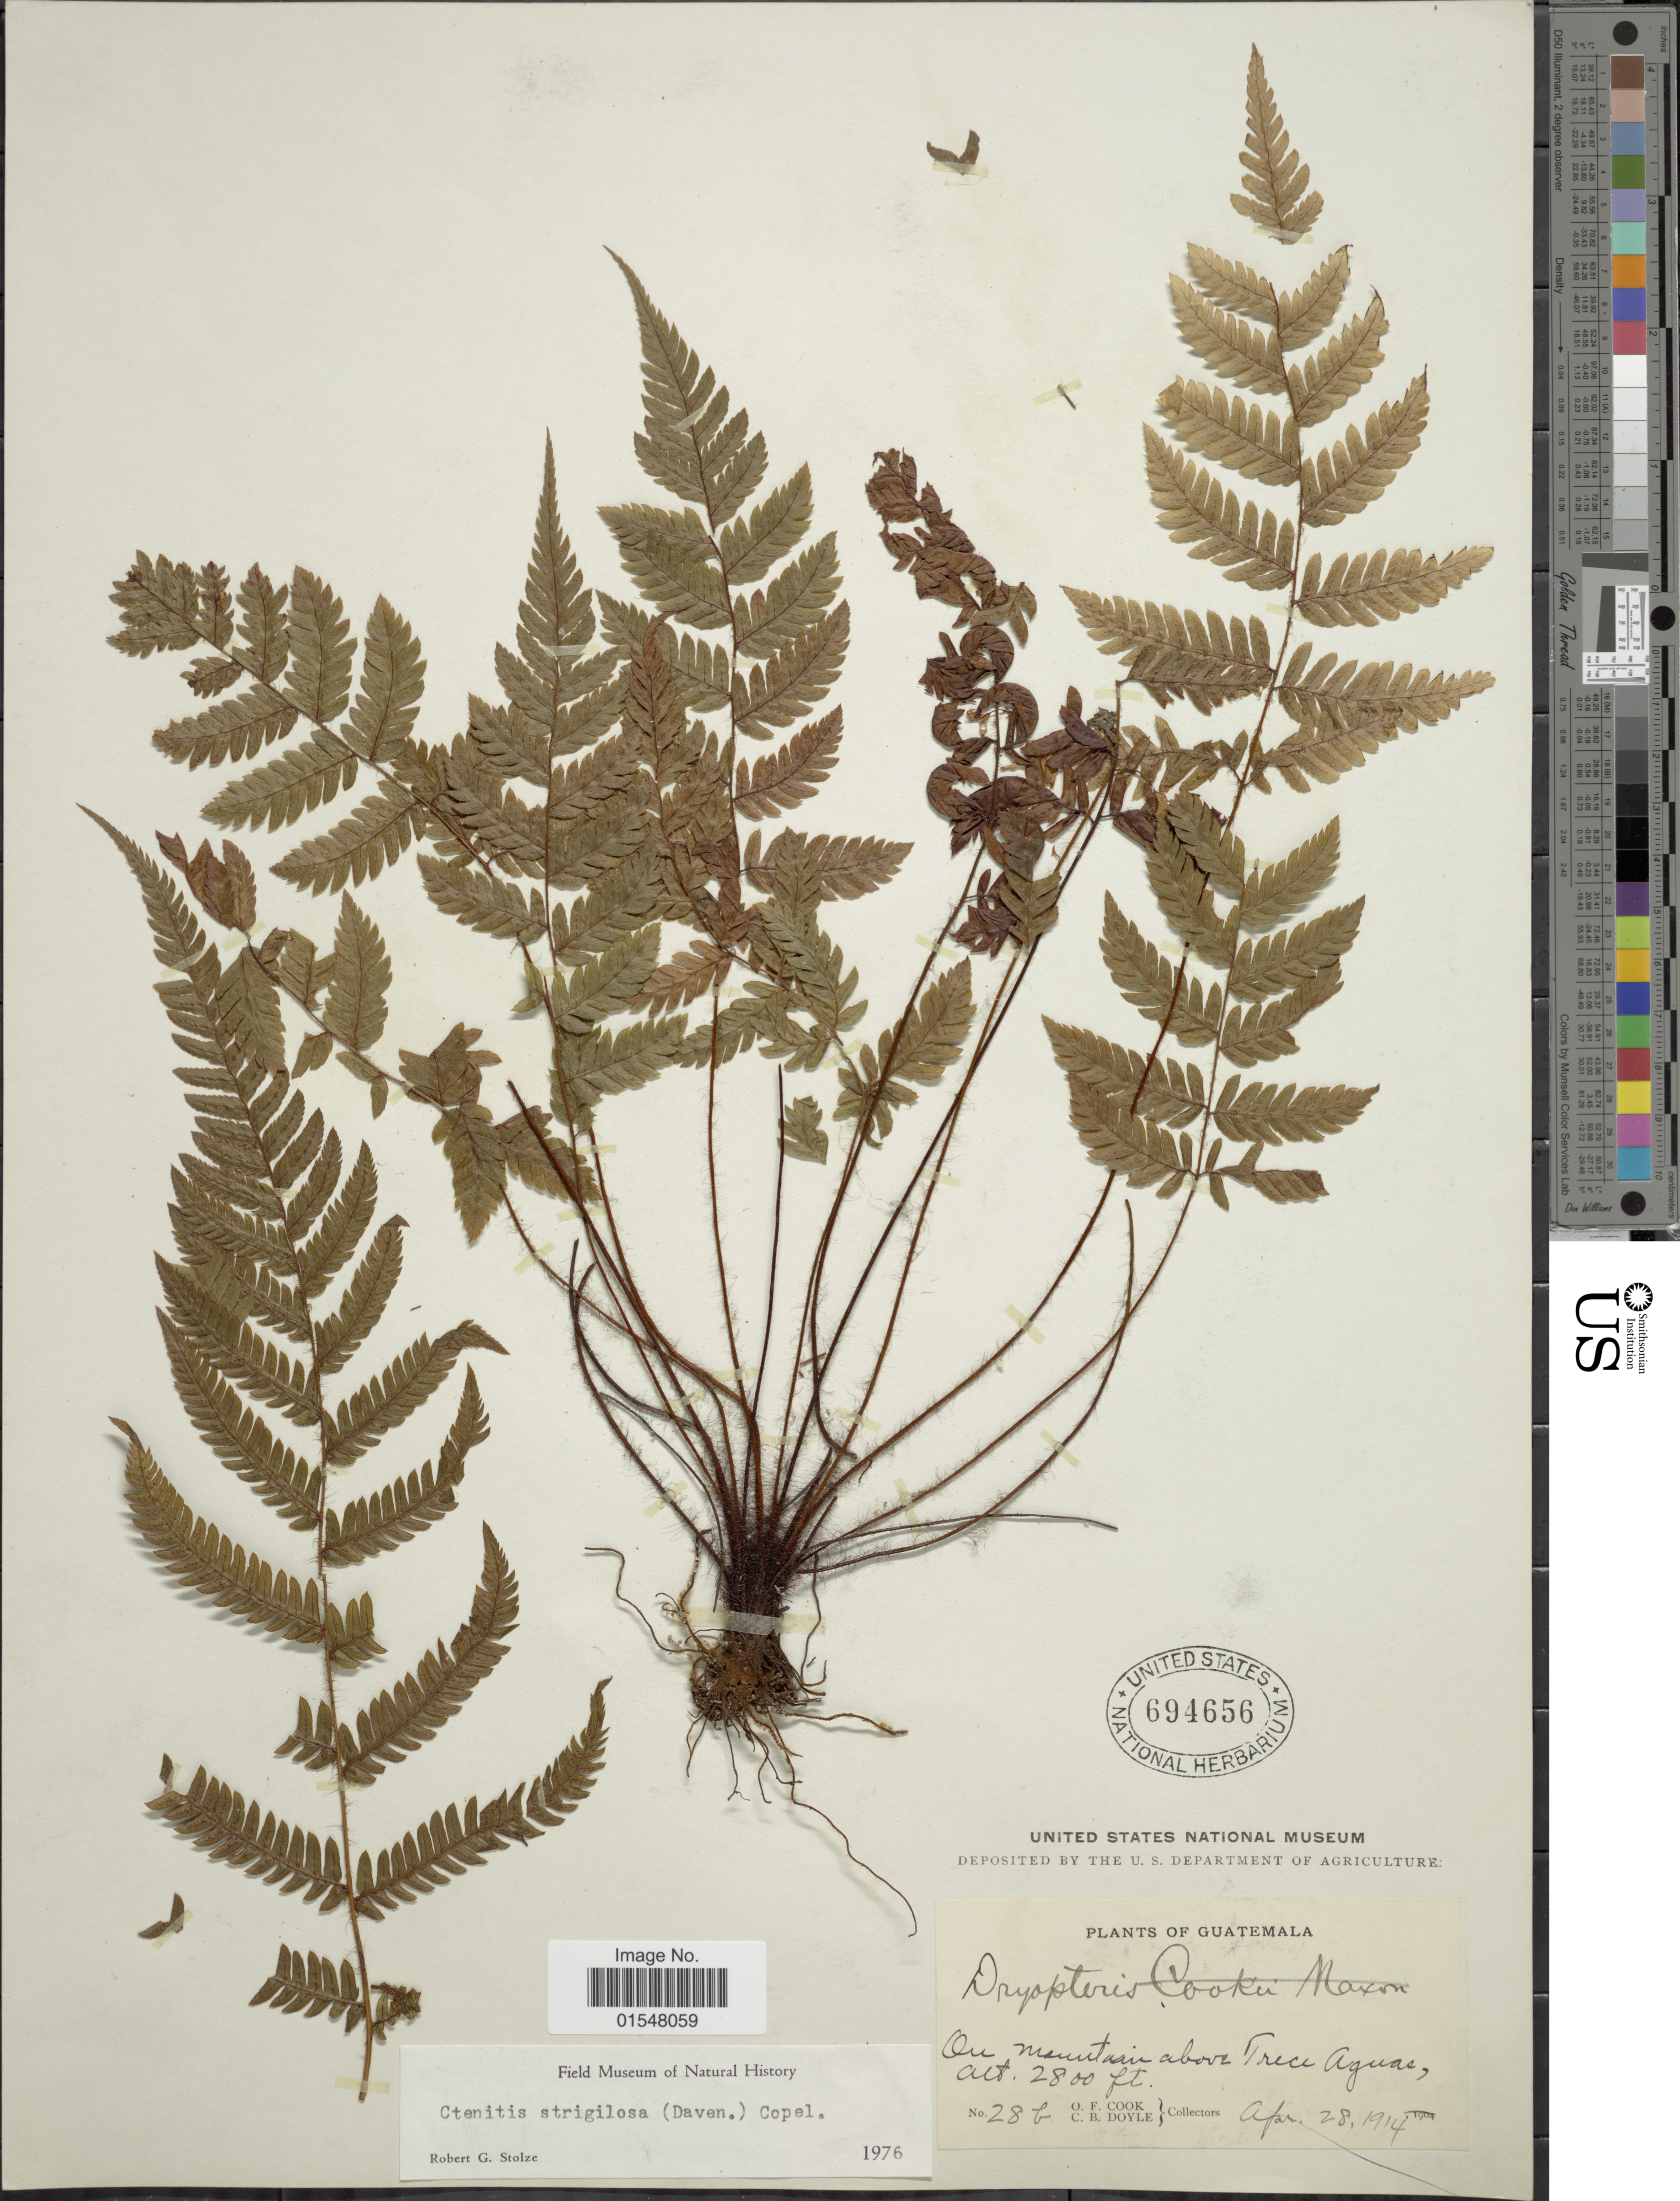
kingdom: Plantae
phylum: Tracheophyta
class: Polypodiopsida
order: Polypodiales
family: Dryopteridaceae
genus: Ctenitis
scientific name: Ctenitis strigilosa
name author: (Davenp.) Copel.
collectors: O. F. Cook & C. Doyle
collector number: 28b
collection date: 1914-04-28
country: Guatemala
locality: On mountains above Trece Aguas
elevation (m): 853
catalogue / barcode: US 694656